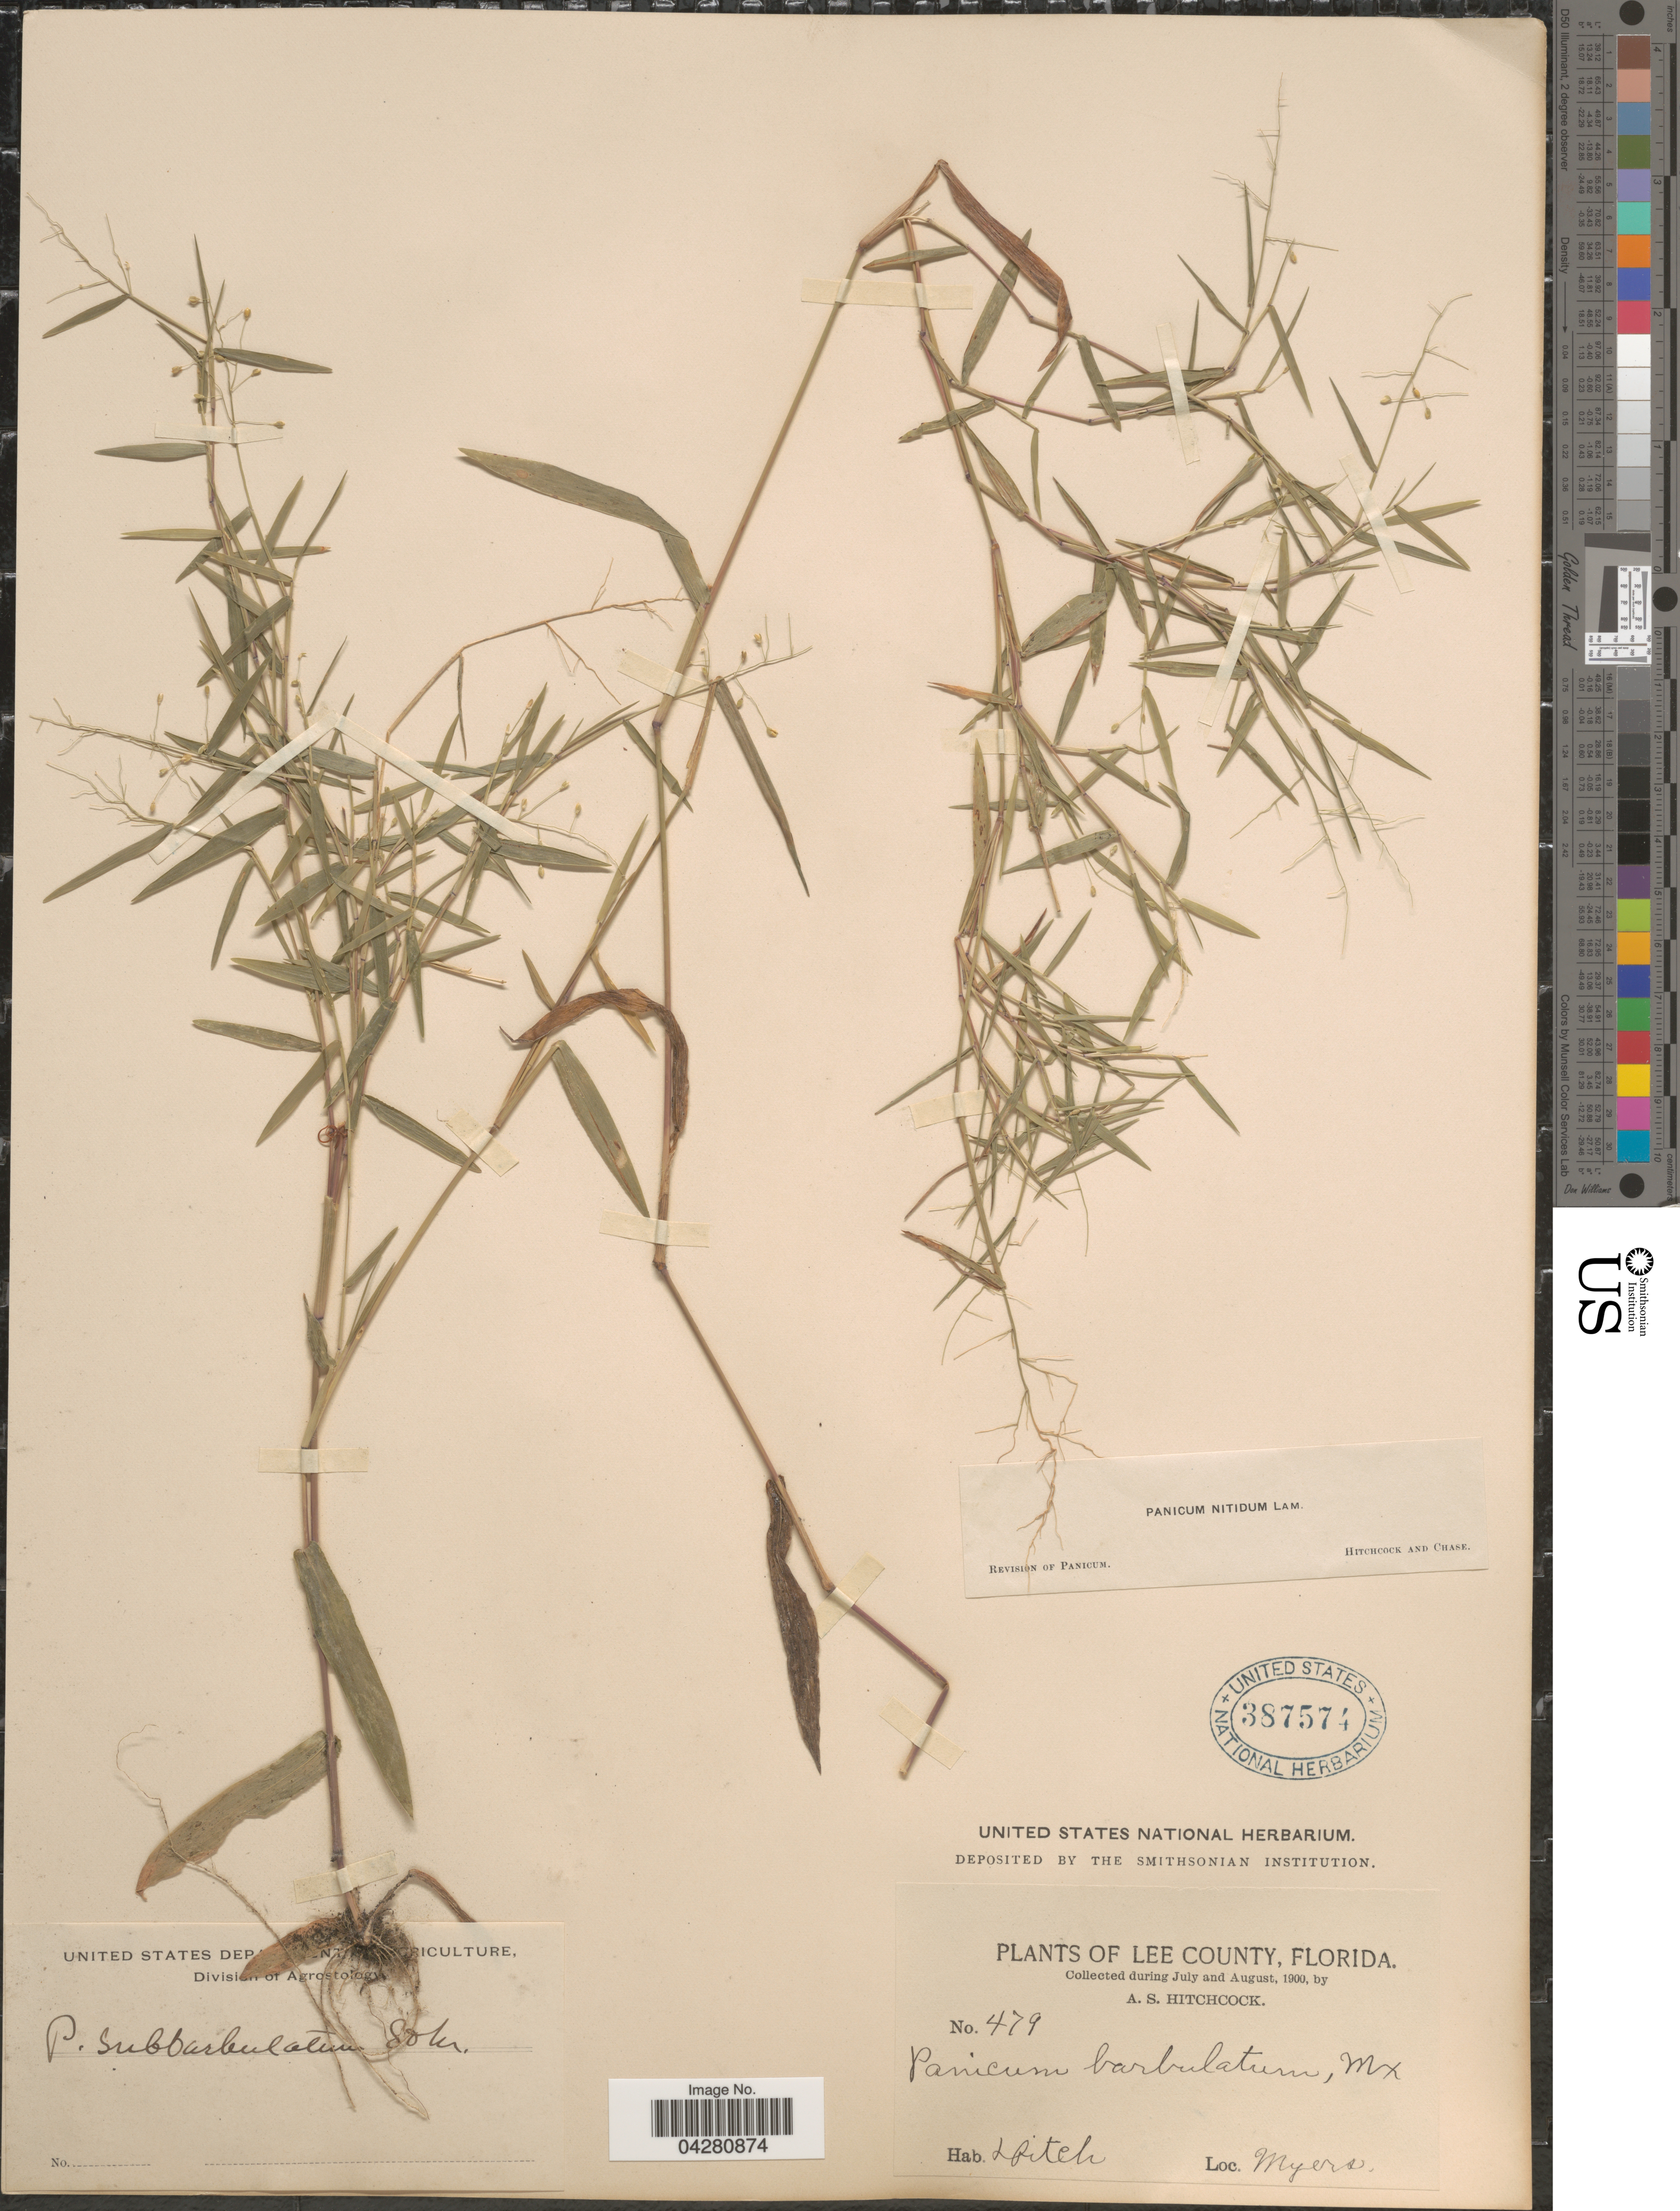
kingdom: Plantae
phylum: Tracheophyta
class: Liliopsida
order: Poales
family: Poaceae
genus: Dichanthelium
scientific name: Dichanthelium dichotomum var. dichotomum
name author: (L.) Gould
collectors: A. S. Hitchcock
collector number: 479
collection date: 1900-07/1900-08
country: United States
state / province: Florida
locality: Lee County. Ditch. Myers.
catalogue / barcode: US 387574